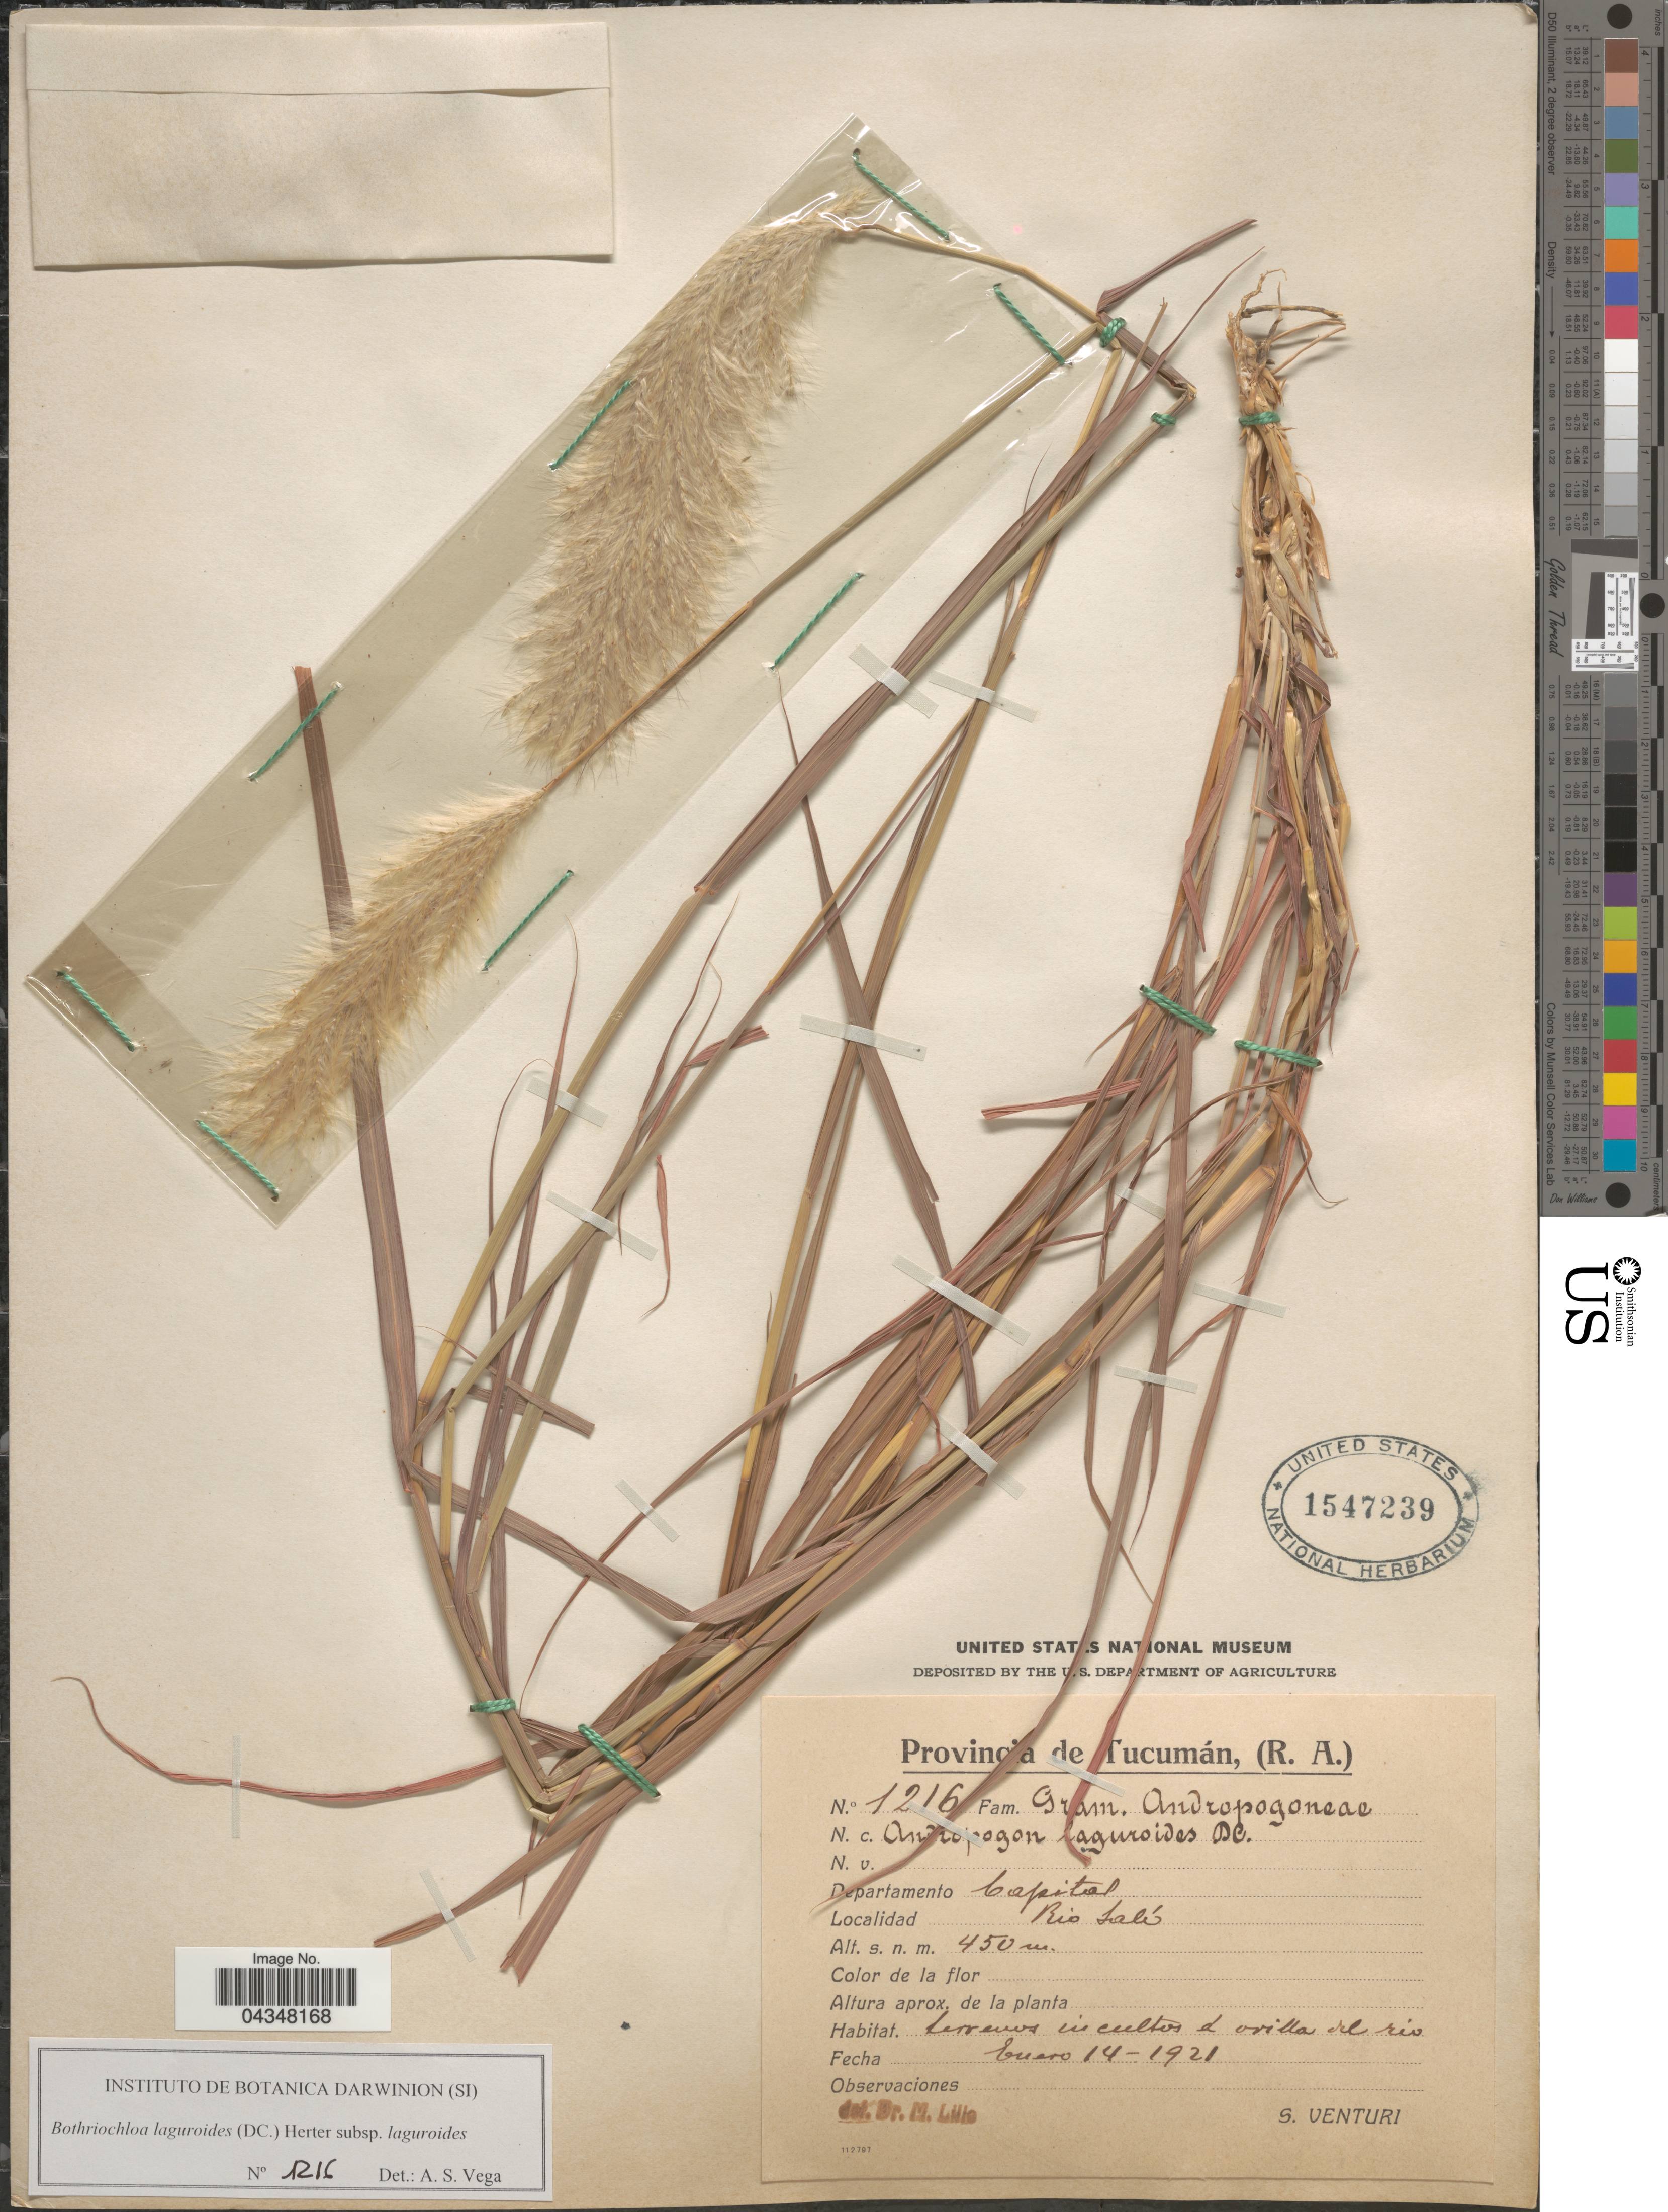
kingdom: Plantae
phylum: Tracheophyta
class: Liliopsida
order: Poales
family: Poaceae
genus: Bothriochloa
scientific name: Bothriochloa laguroides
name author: (DC.) Herter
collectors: S. Venturi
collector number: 1216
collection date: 1921-01-14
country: Argentina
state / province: Tucuman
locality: Departamento Capital. Rio Salí.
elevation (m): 450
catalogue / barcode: US 1547239